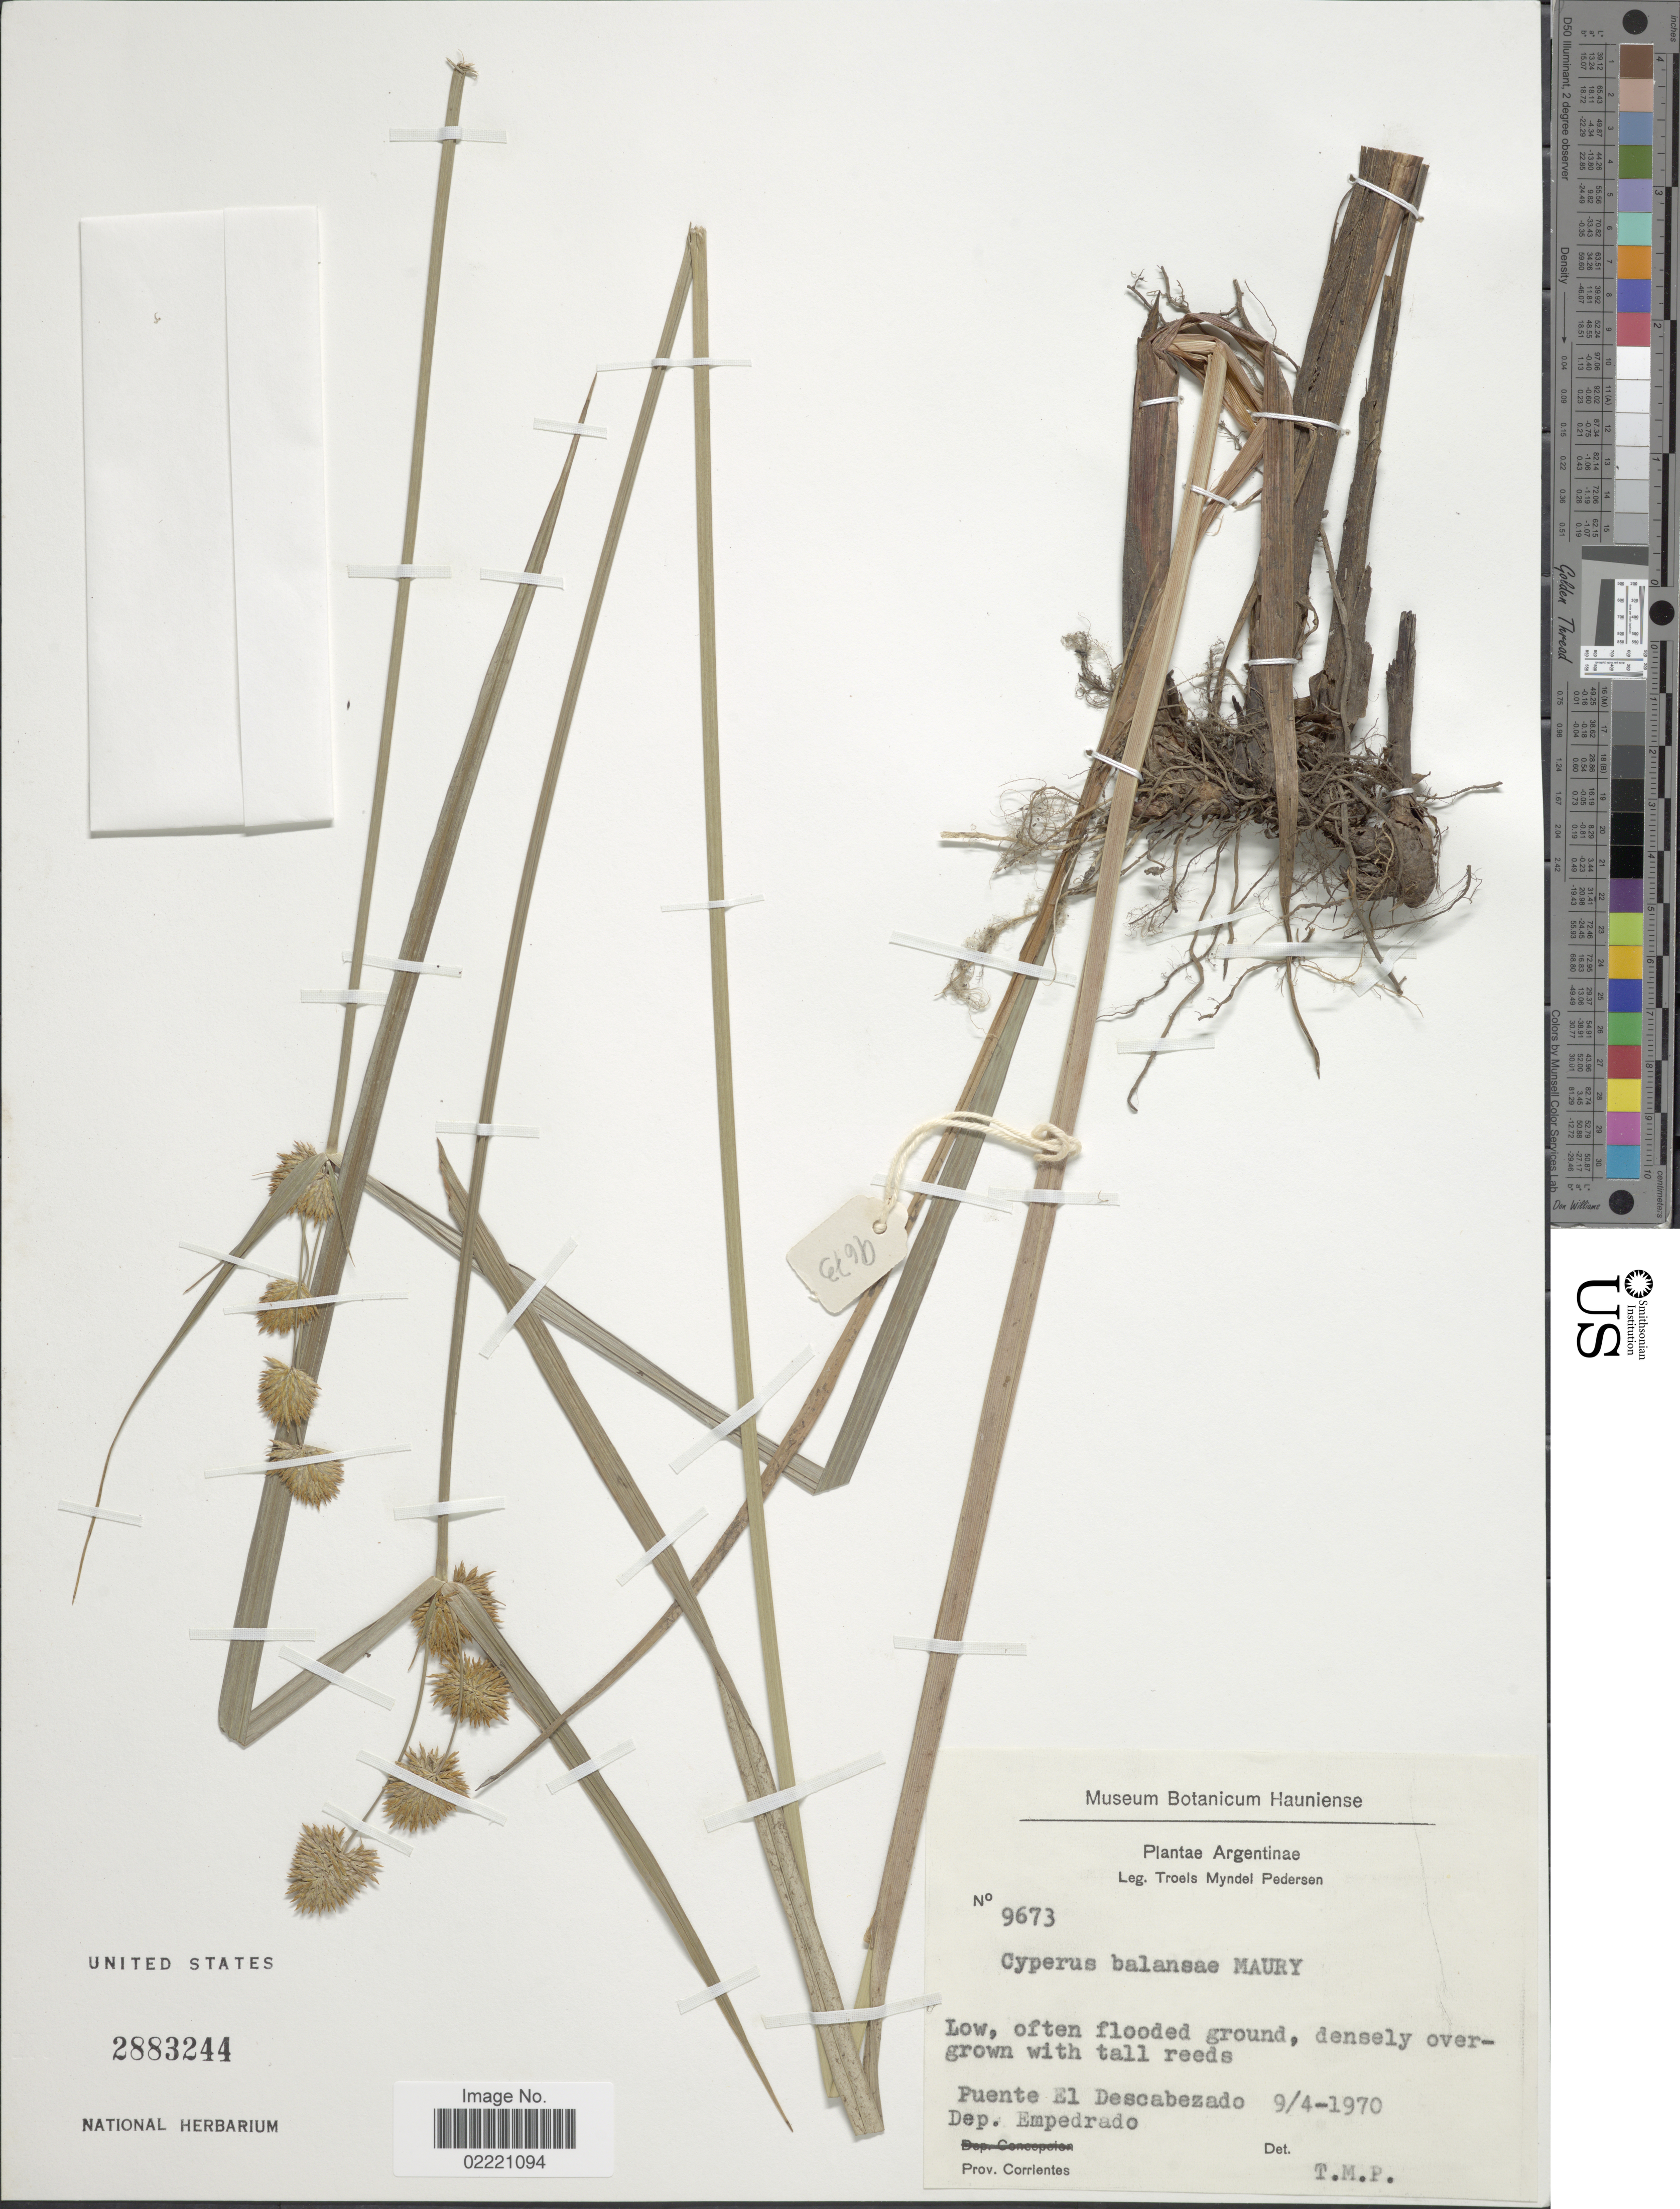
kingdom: Plantae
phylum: Tracheophyta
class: Liliopsida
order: Poales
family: Cyperaceae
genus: Cyperus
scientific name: Cyperus impolitus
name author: Kunth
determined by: Strong, Mark T., (BOT), Smithsonian Institution - National Museum of Natural History (UNITED STATES)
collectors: T. Pederson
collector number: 9673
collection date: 1970-04-09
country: Argentina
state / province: Corrientes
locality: Puente El Descabezado, Dep. Empedrado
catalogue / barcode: US 2883244